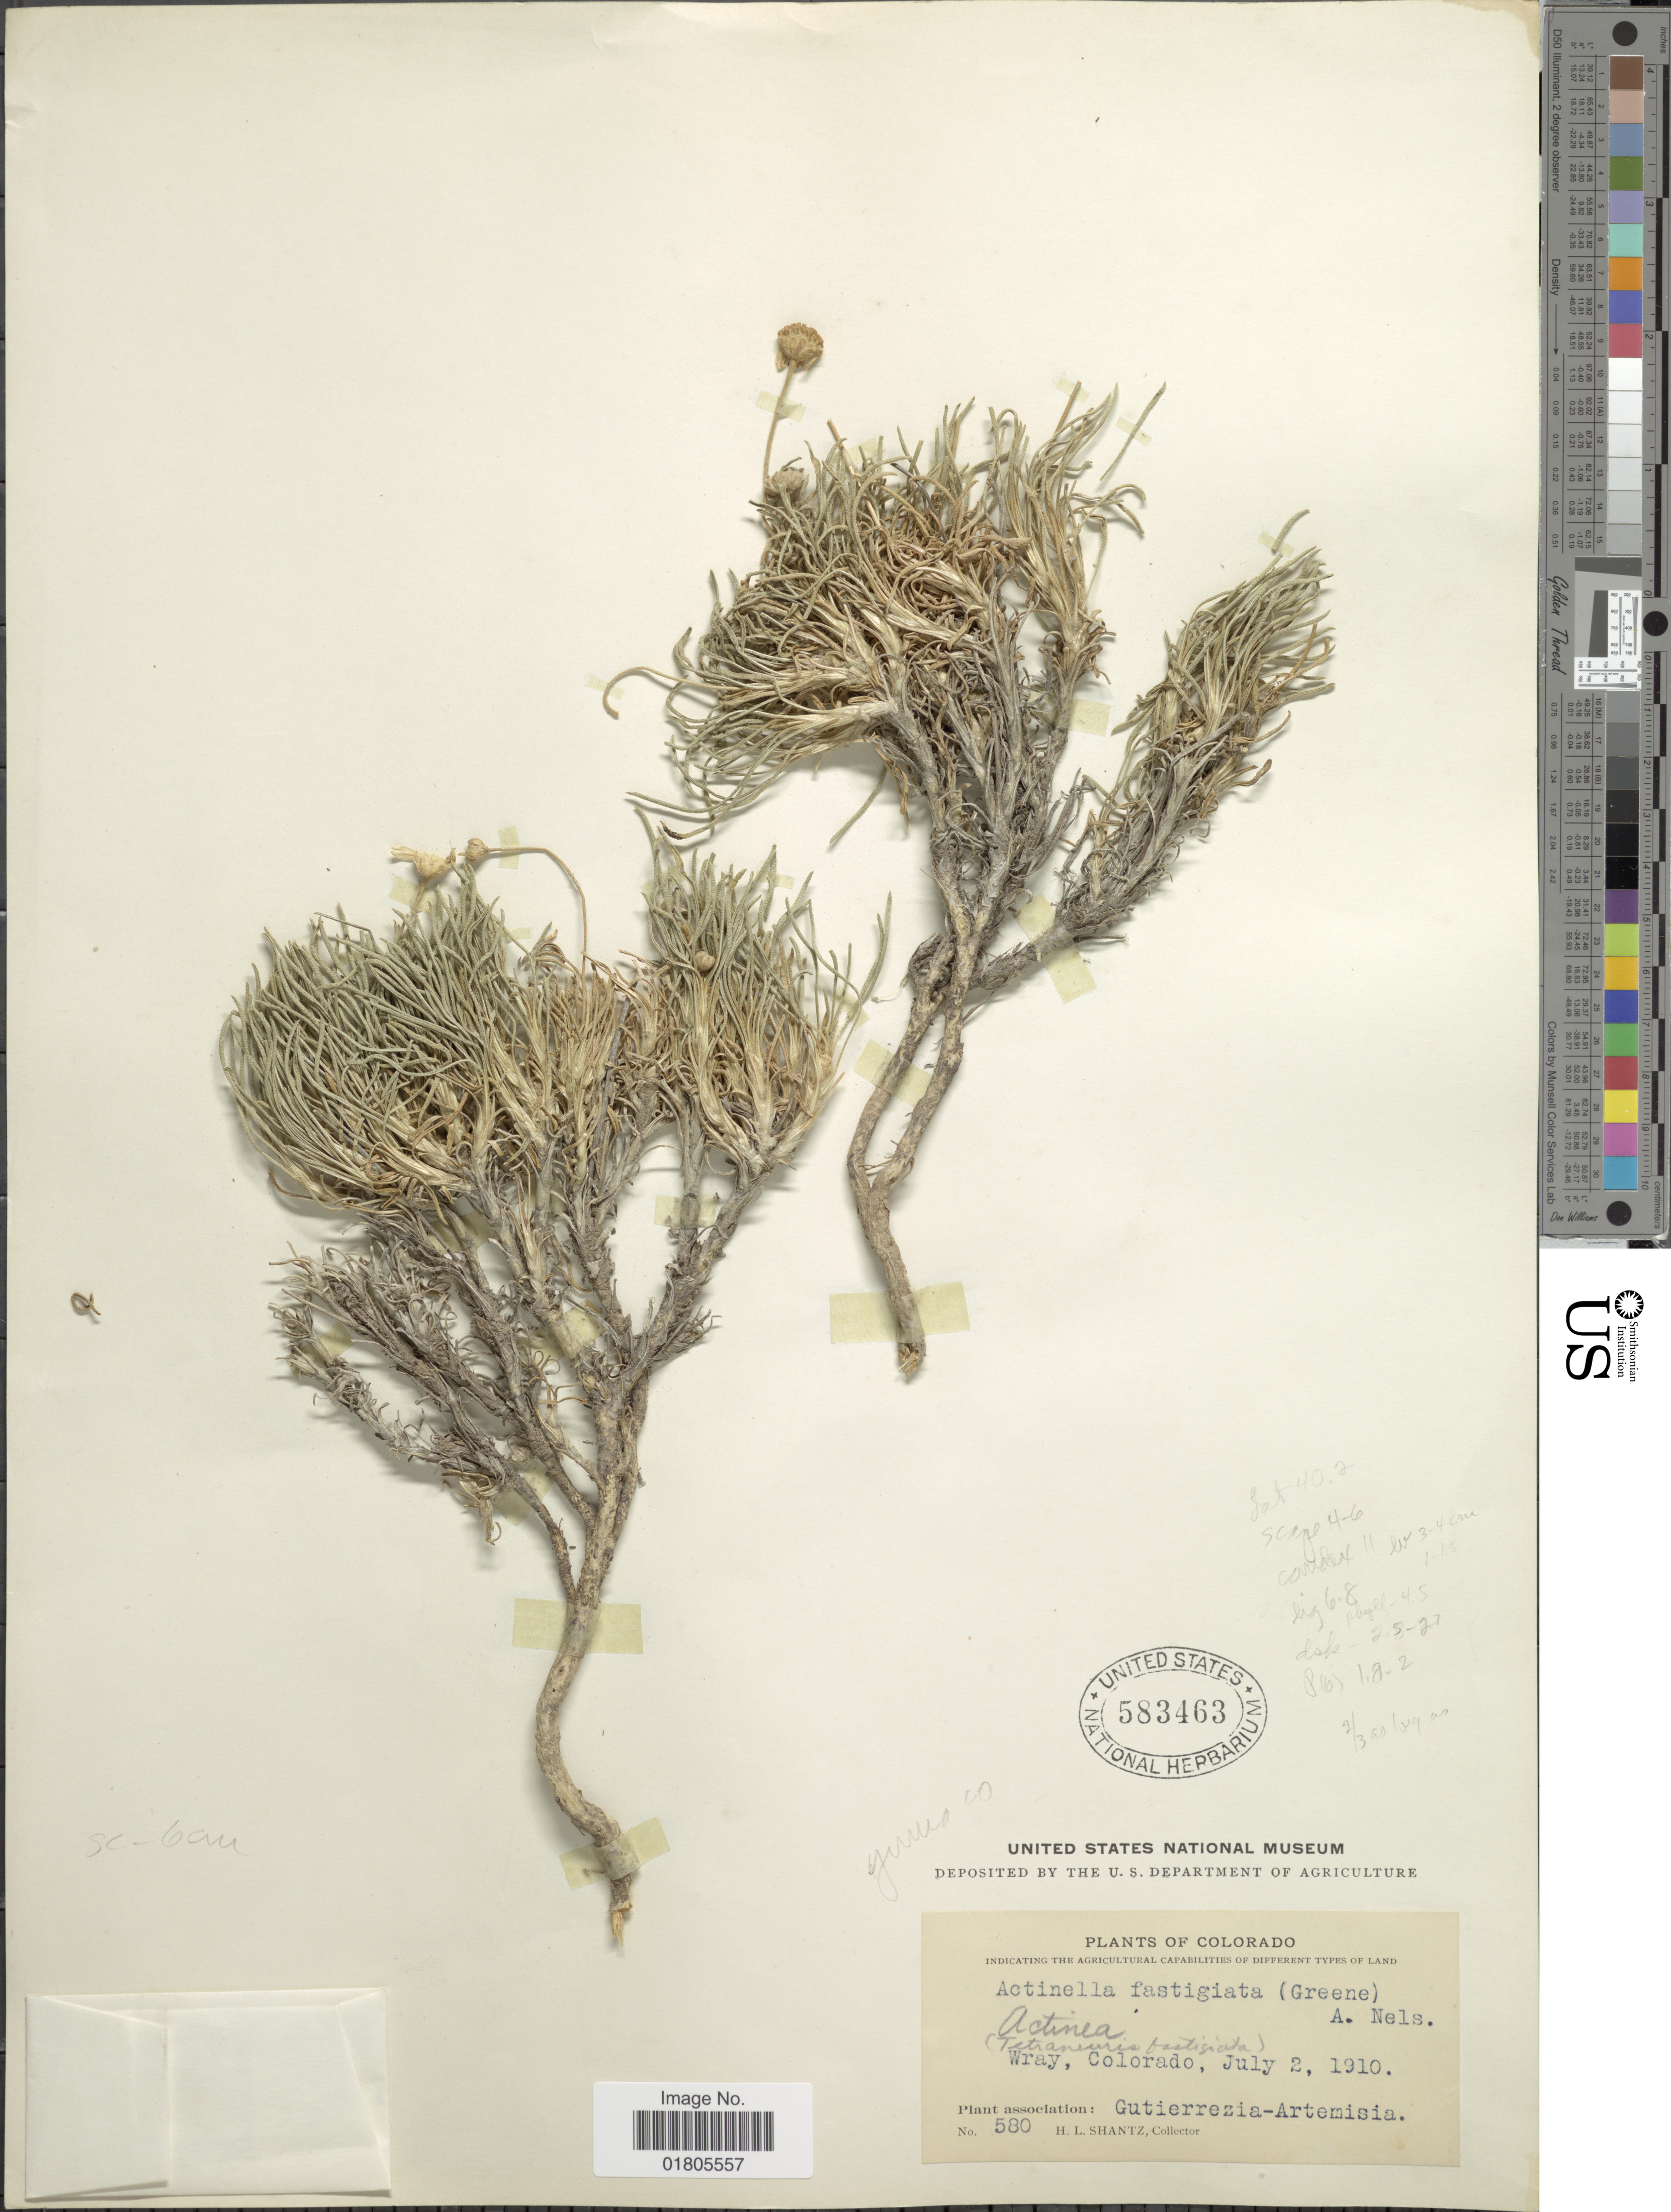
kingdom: Plantae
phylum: Tracheophyta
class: Magnoliopsida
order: Asterales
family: Asteraceae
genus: Actinea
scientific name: Actinea scaposa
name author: (DC.) Kuntze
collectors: H. Shantz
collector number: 580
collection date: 1910-07-02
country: United States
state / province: Colorado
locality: Wray, Colorado. Yuma Co.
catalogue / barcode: US 583463